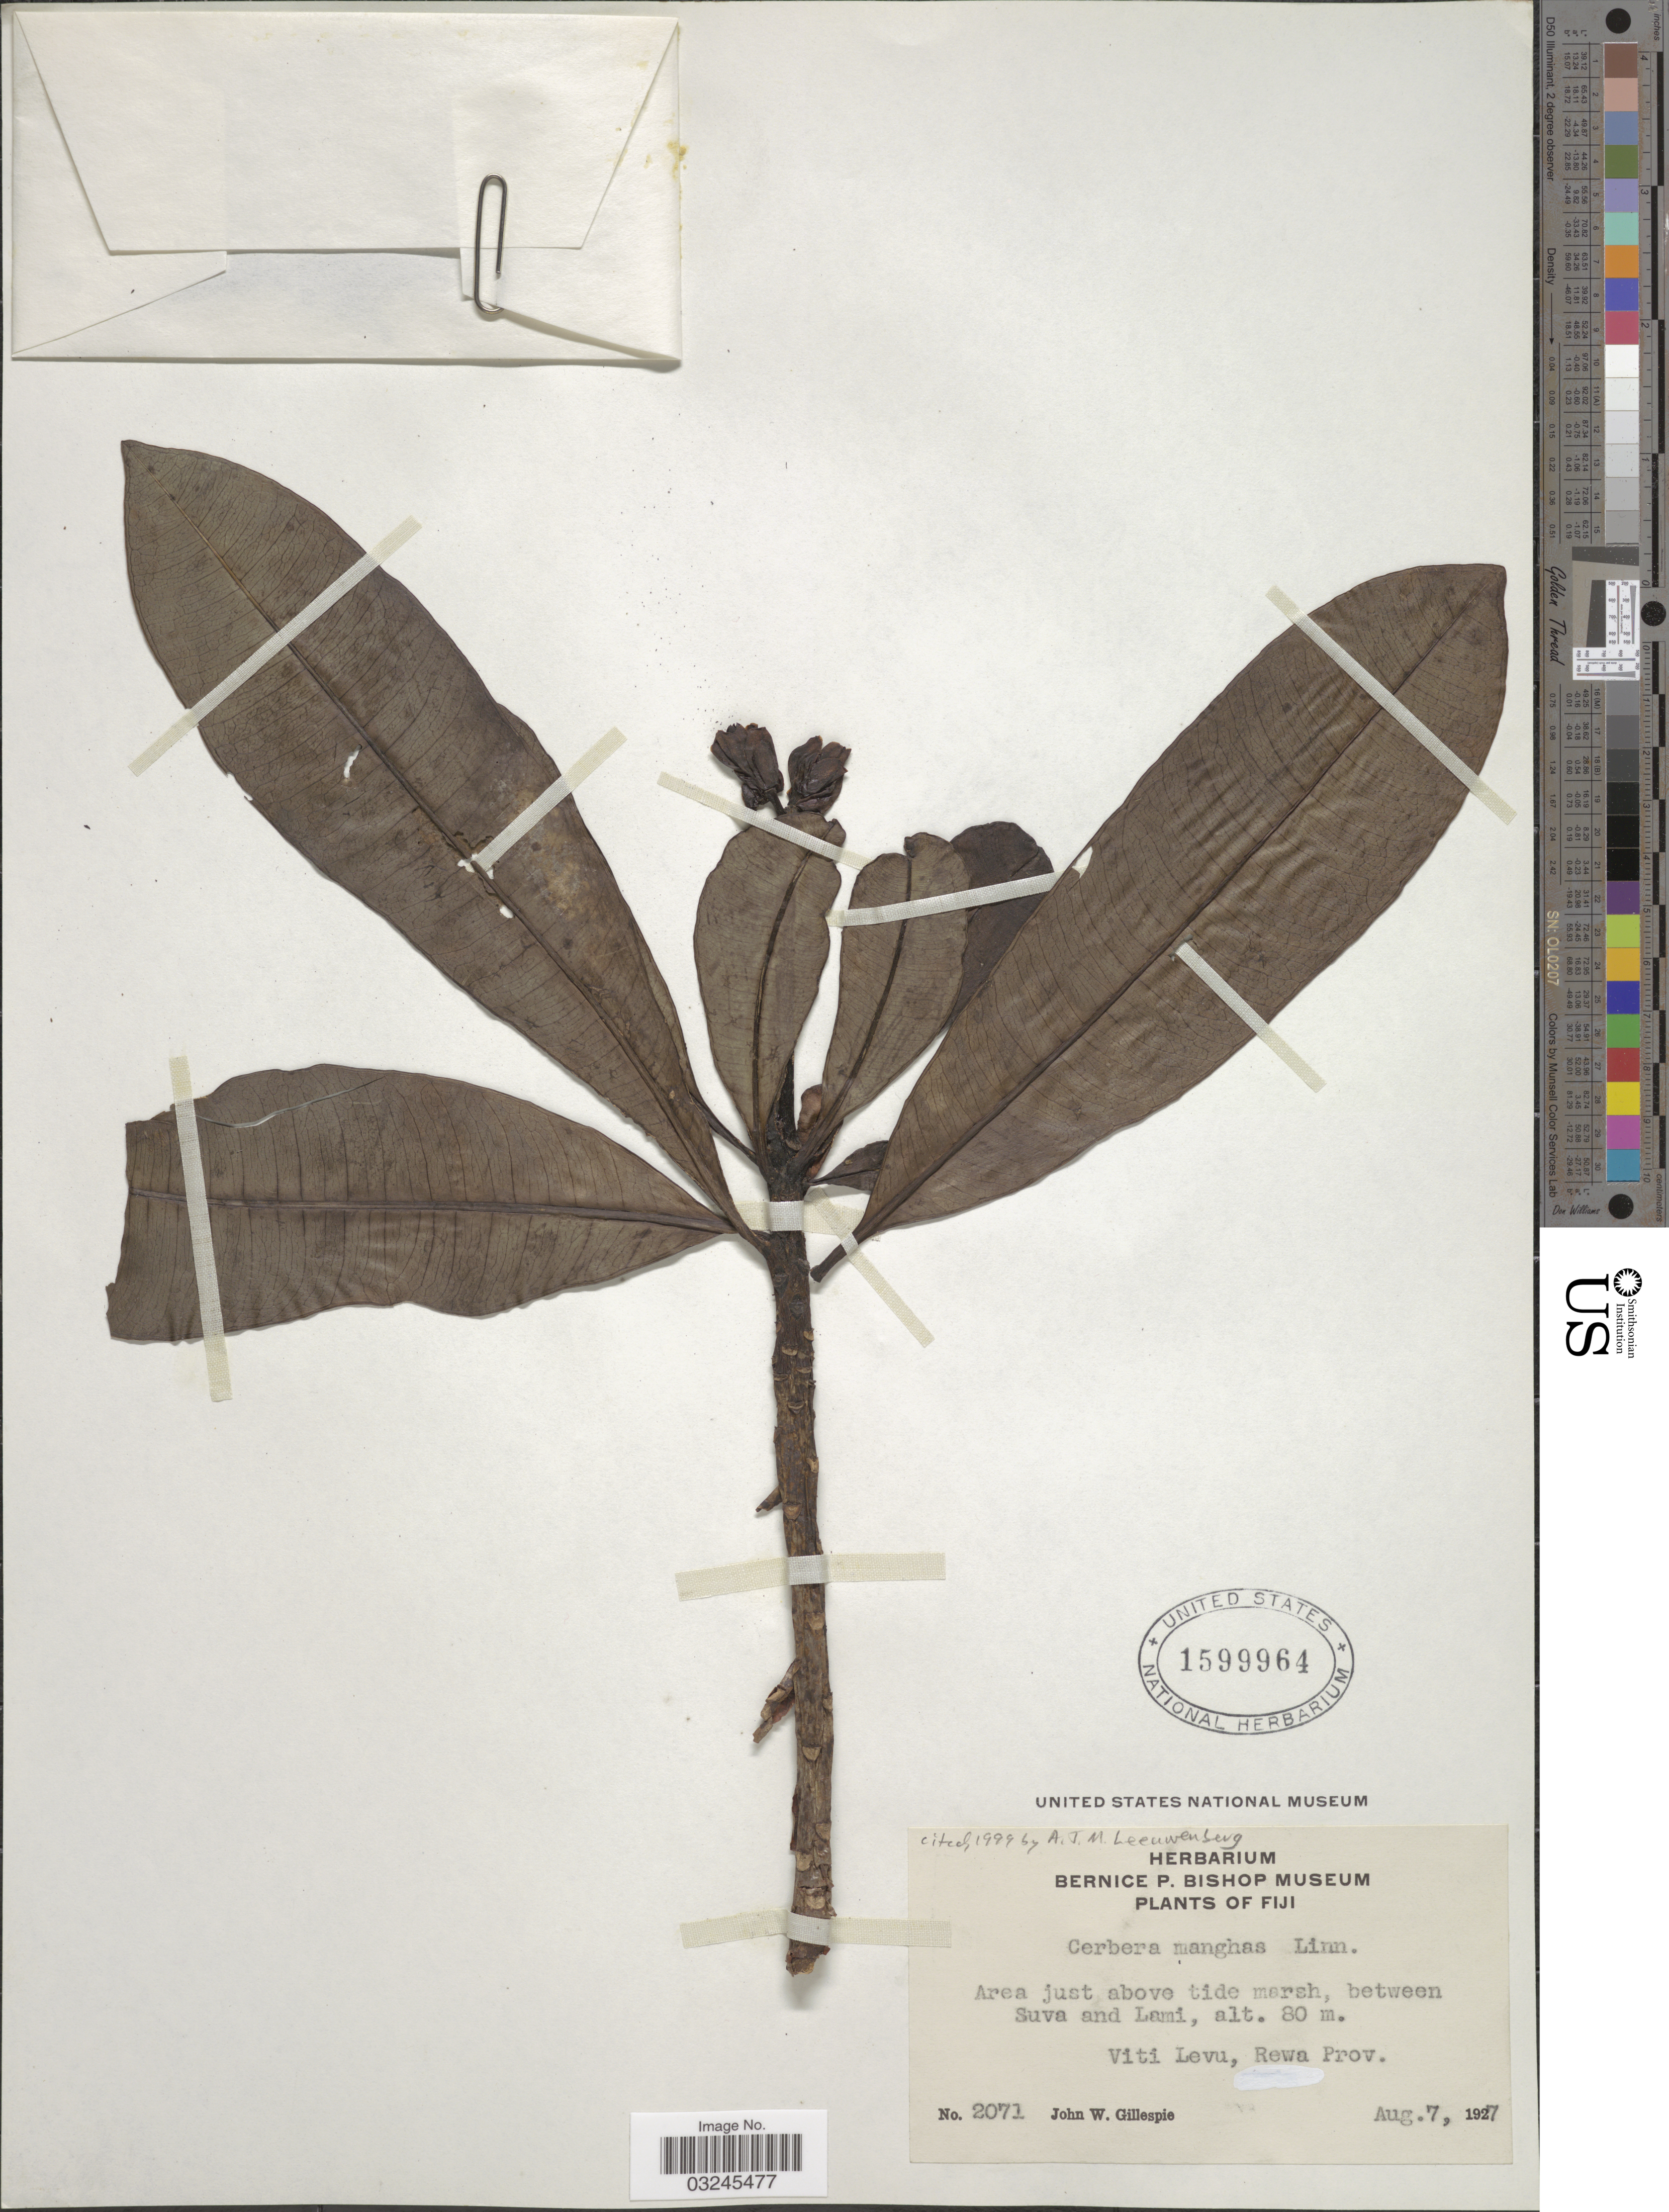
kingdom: Plantae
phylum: Tracheophyta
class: Magnoliopsida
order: Gentianales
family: Apocynaceae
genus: Cerbera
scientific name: Cerbera manghas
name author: L.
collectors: J. W. Gillespie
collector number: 2071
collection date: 1927-08-07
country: Fiji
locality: Between Suva and Lami. Viti Levu, Rewa Prov.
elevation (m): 80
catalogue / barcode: US 1599964